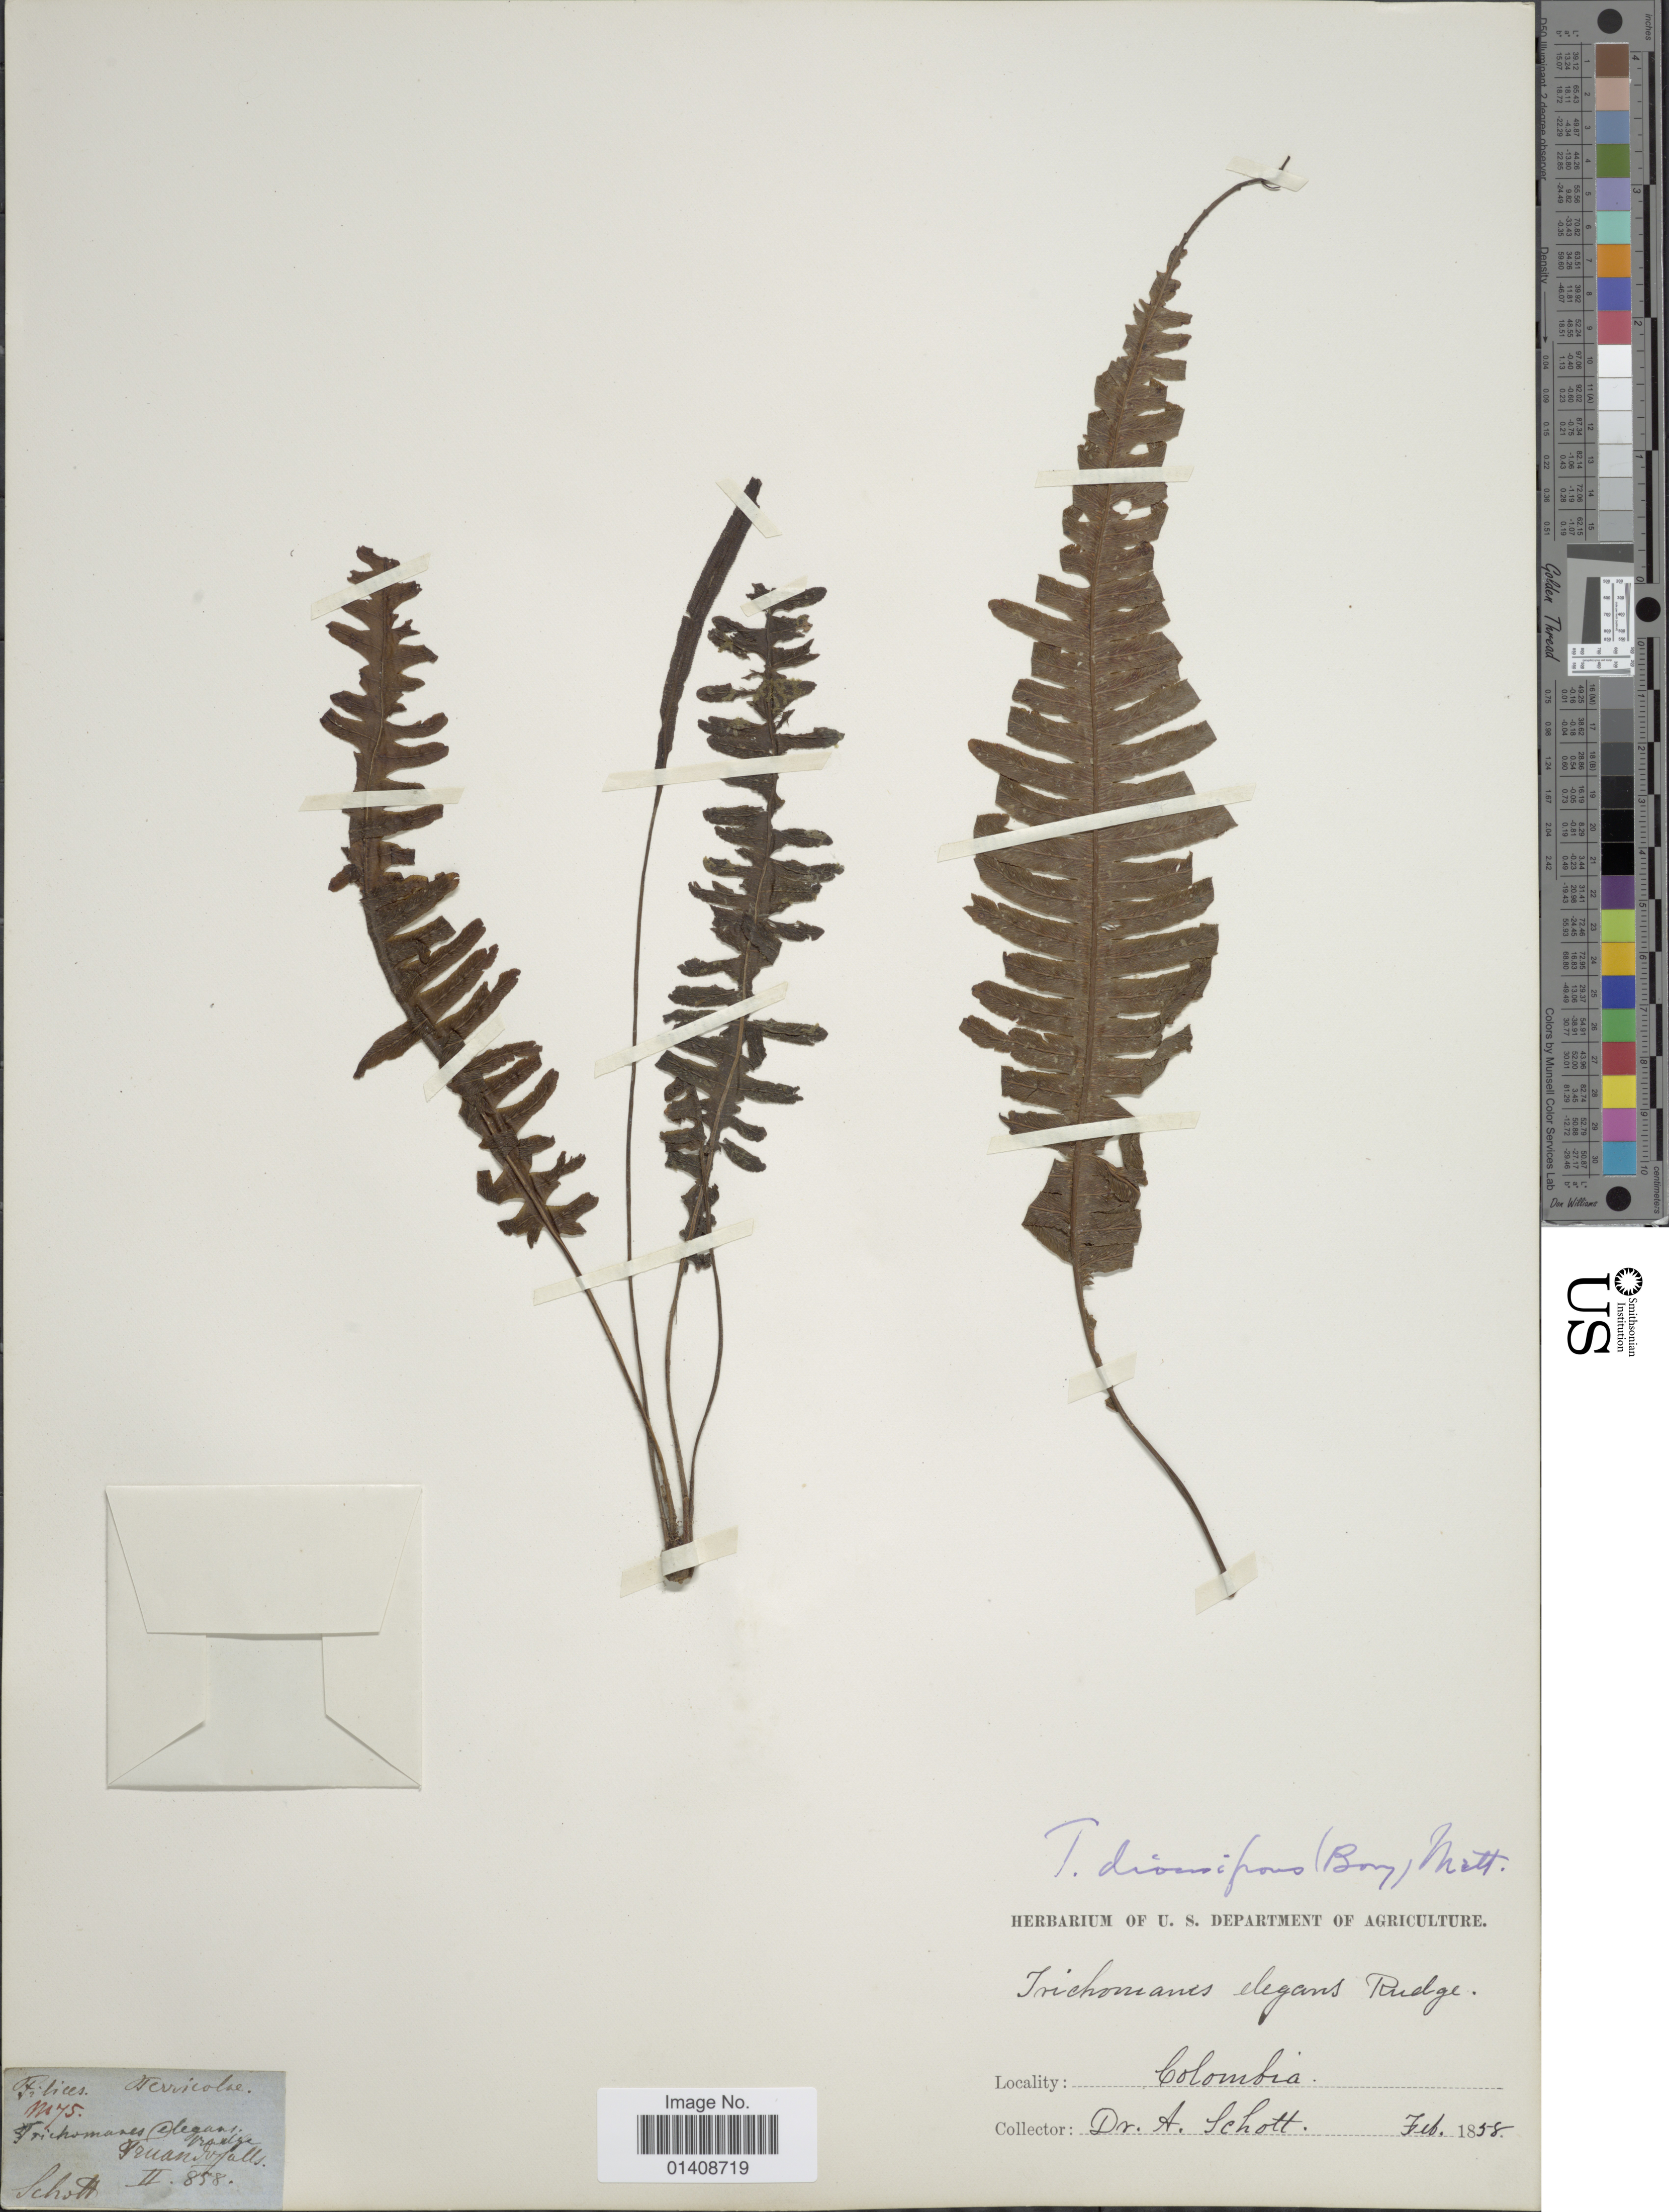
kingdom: Plantae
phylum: Tracheophyta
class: Polypodiopsida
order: Hymenophyllales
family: Hymenophyllaceae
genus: Trichomanes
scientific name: Trichomanes diversifrons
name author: (Bory) Mett. ex Sadeb.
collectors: A. Schott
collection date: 1858-02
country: Colombia